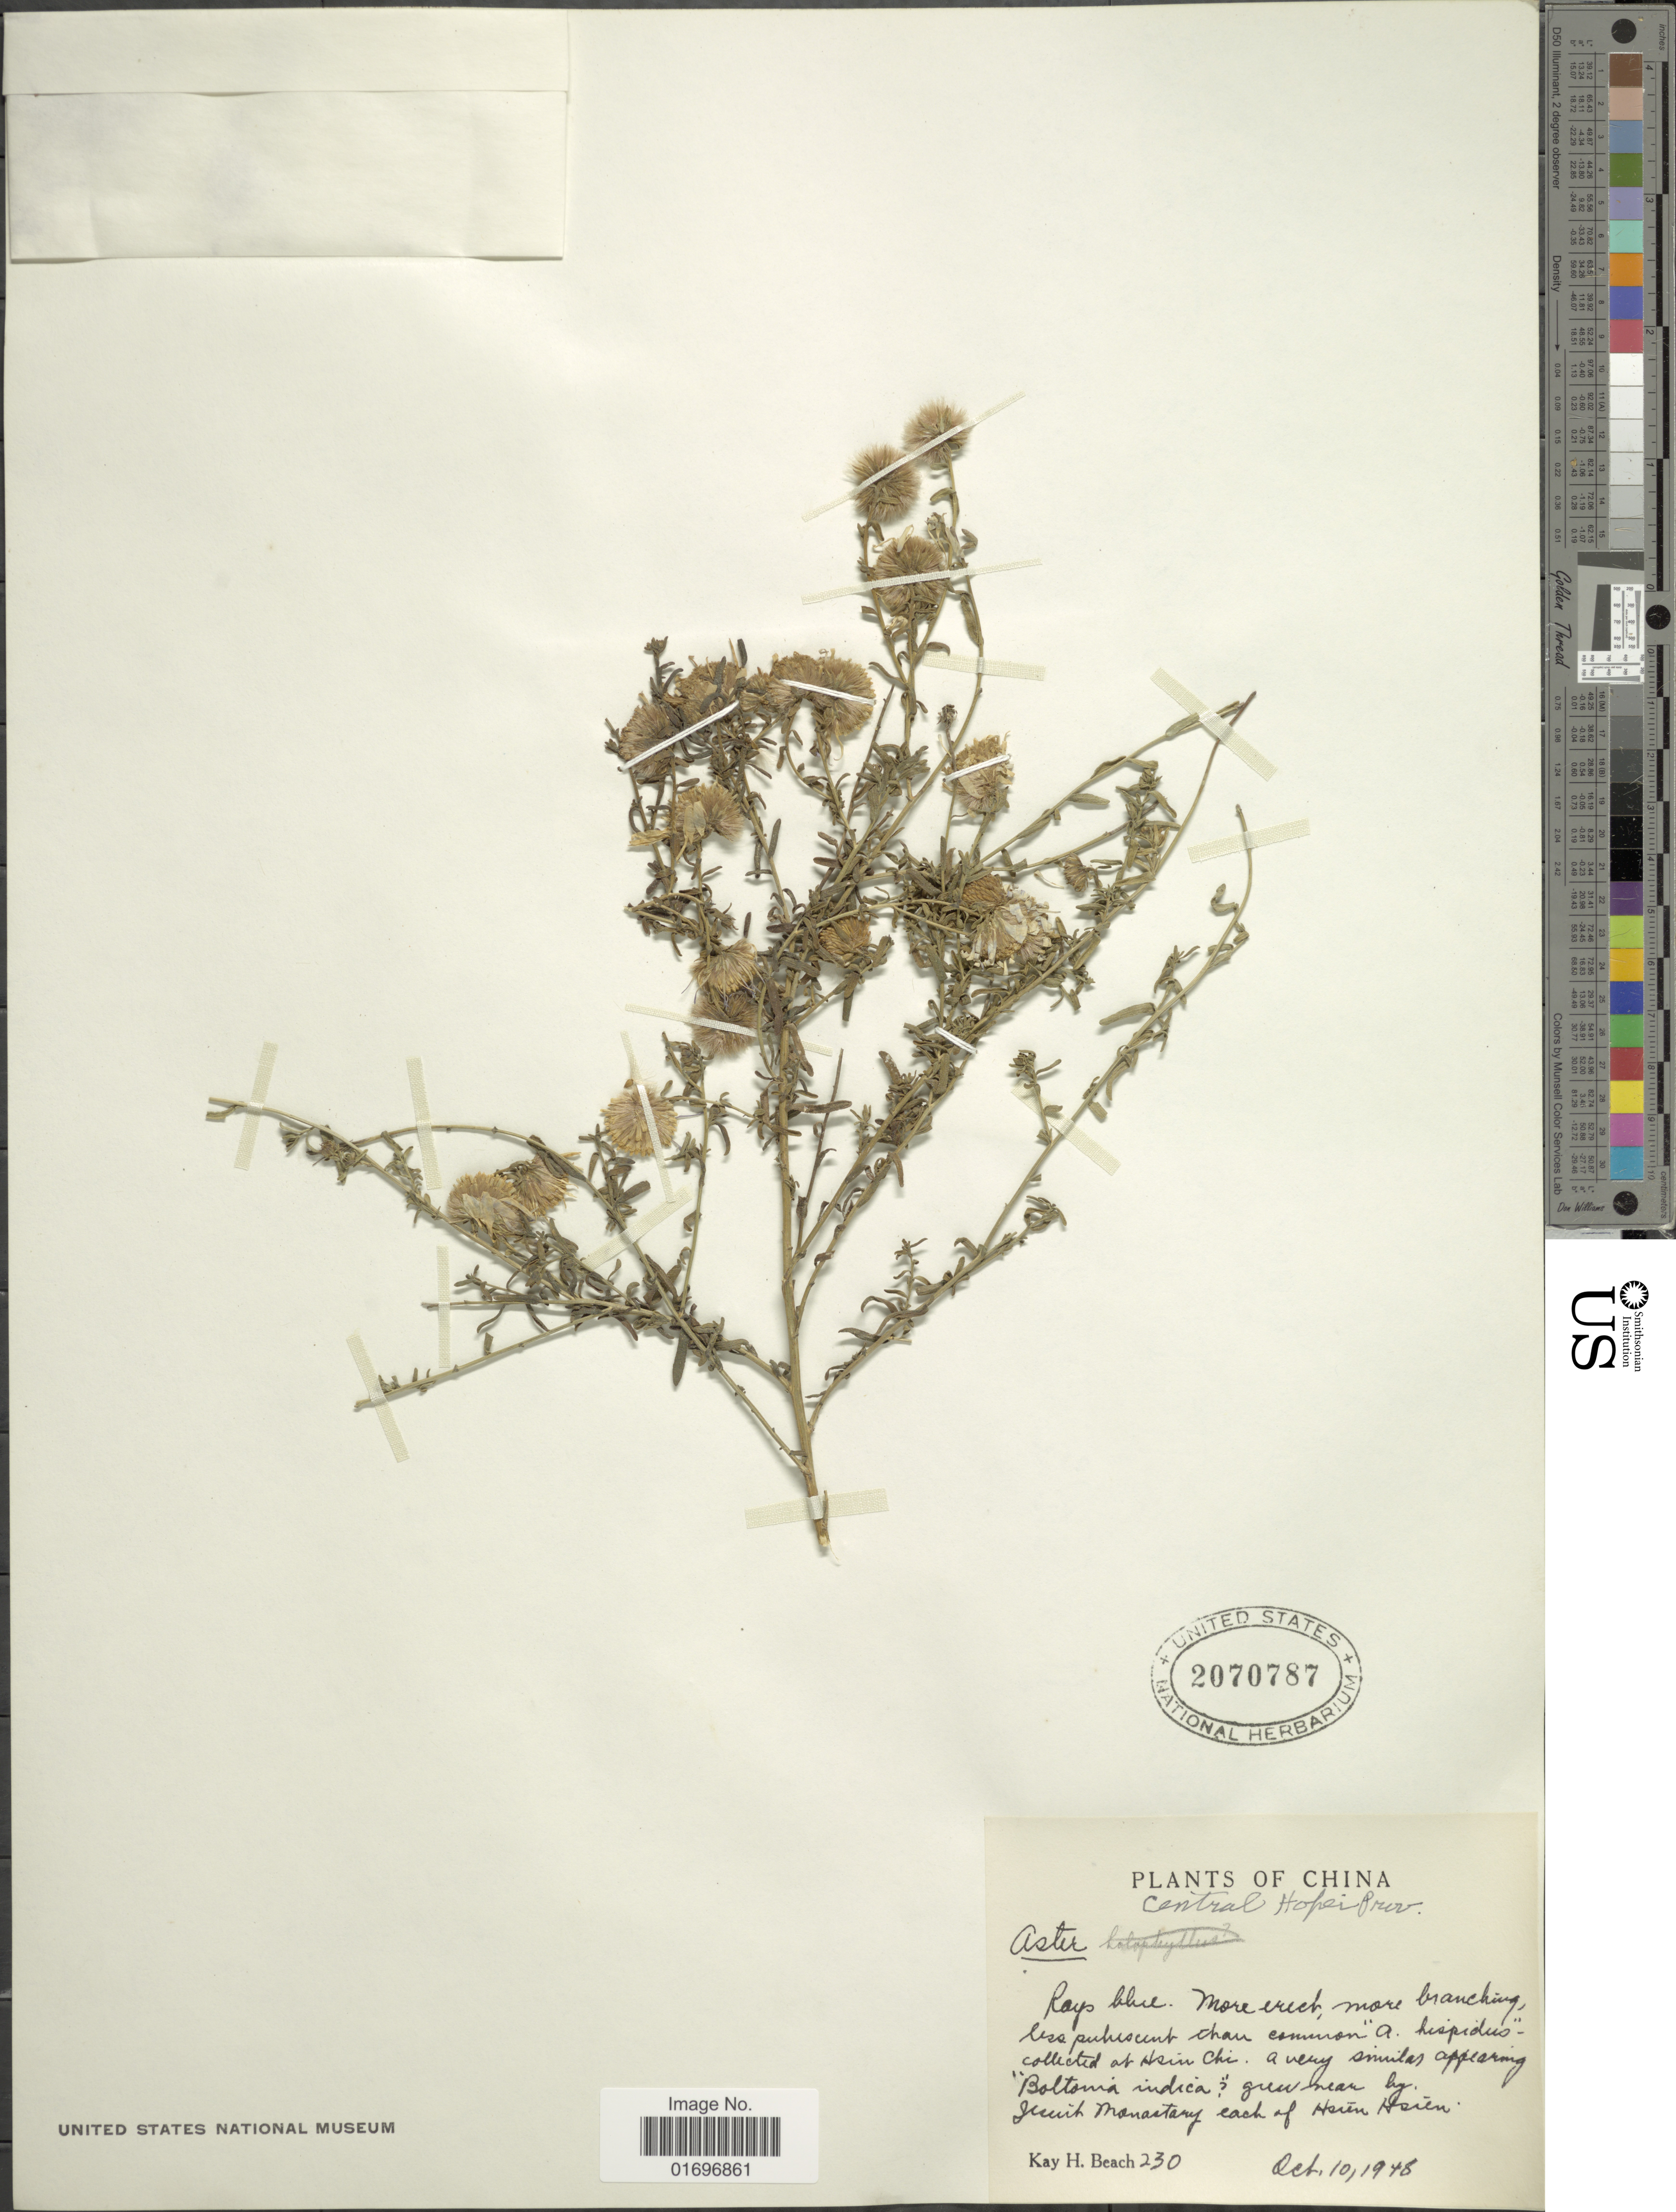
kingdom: Plantae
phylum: Tracheophyta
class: Magnoliopsida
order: Asterales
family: Asteraceae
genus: Aster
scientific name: Aster sp.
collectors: K. H. Beach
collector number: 230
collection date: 1948-10-10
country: China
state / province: Hebei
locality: China. Central Hopei Prov. Gun near by [illegible text] Manastary each of Hsien Hsien.[interpreted]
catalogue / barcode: US 2070787